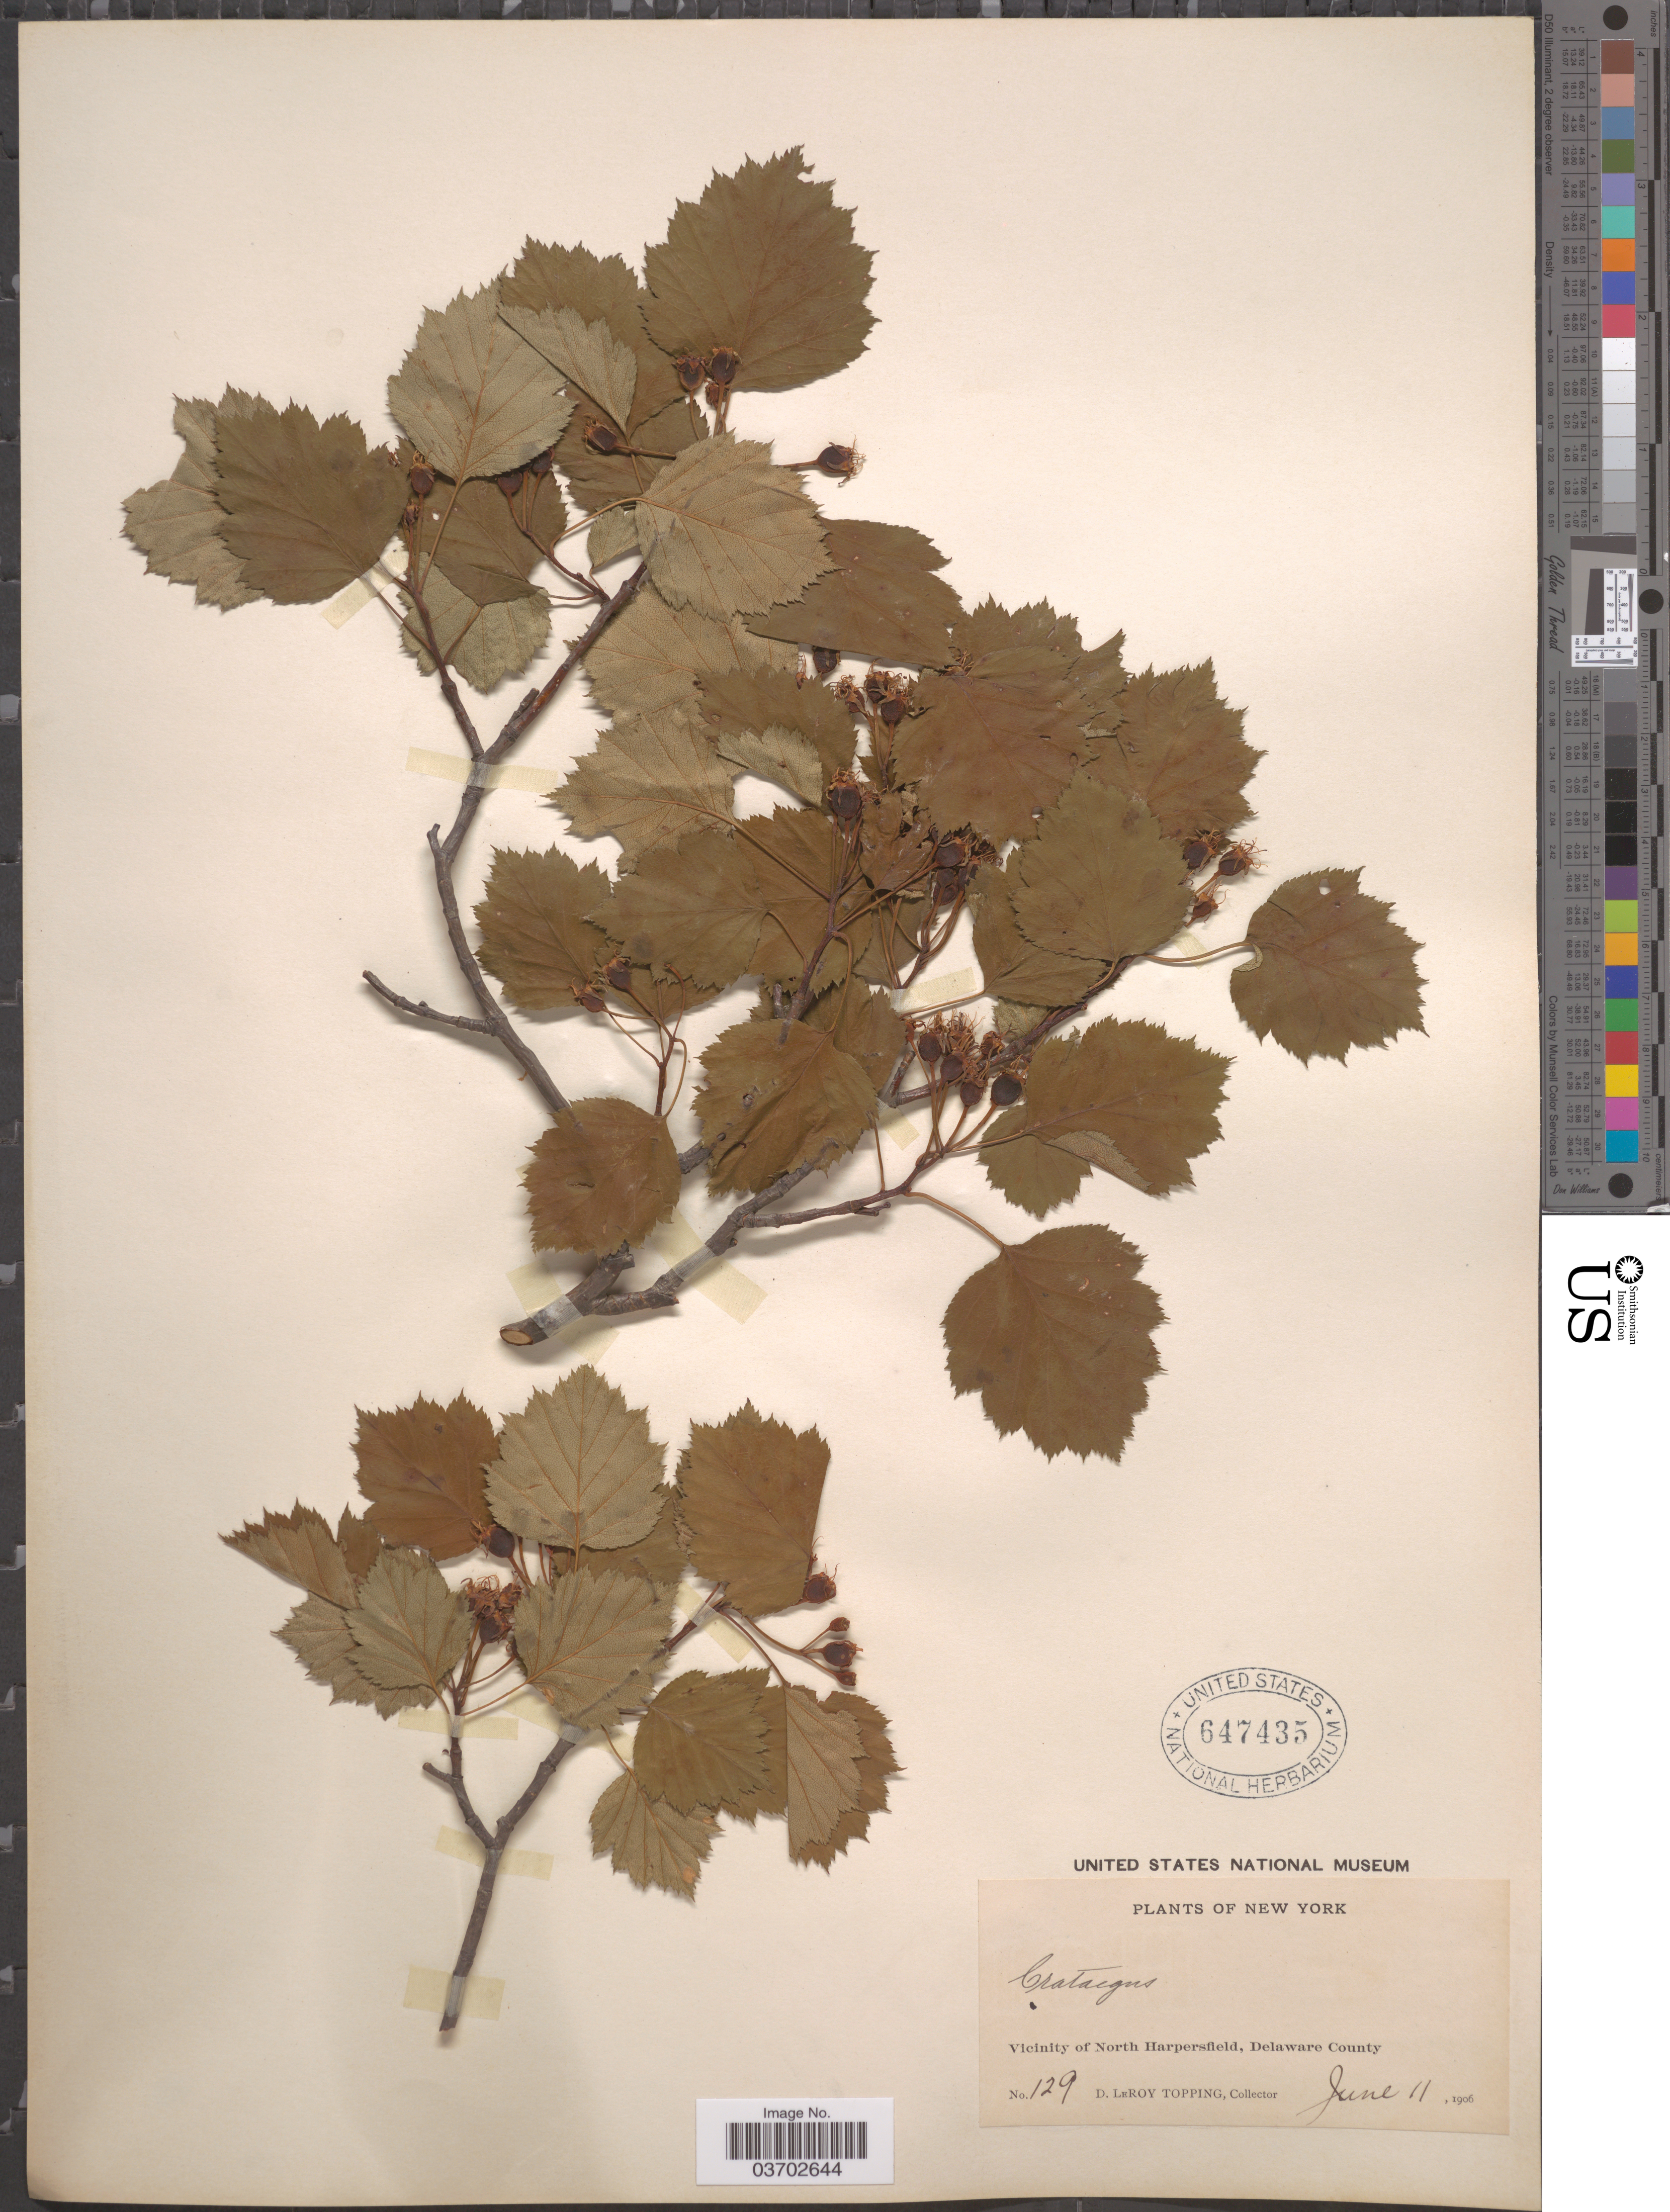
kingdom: Plantae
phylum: Tracheophyta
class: Magnoliopsida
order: Rosales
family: Rosaceae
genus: Crataegus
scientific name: Crataegus sp.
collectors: D. L. Topping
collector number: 129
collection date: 1906-06-11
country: United States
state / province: New York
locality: Vicinity of North Harpersfield, Delaware County.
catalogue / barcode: US 647435